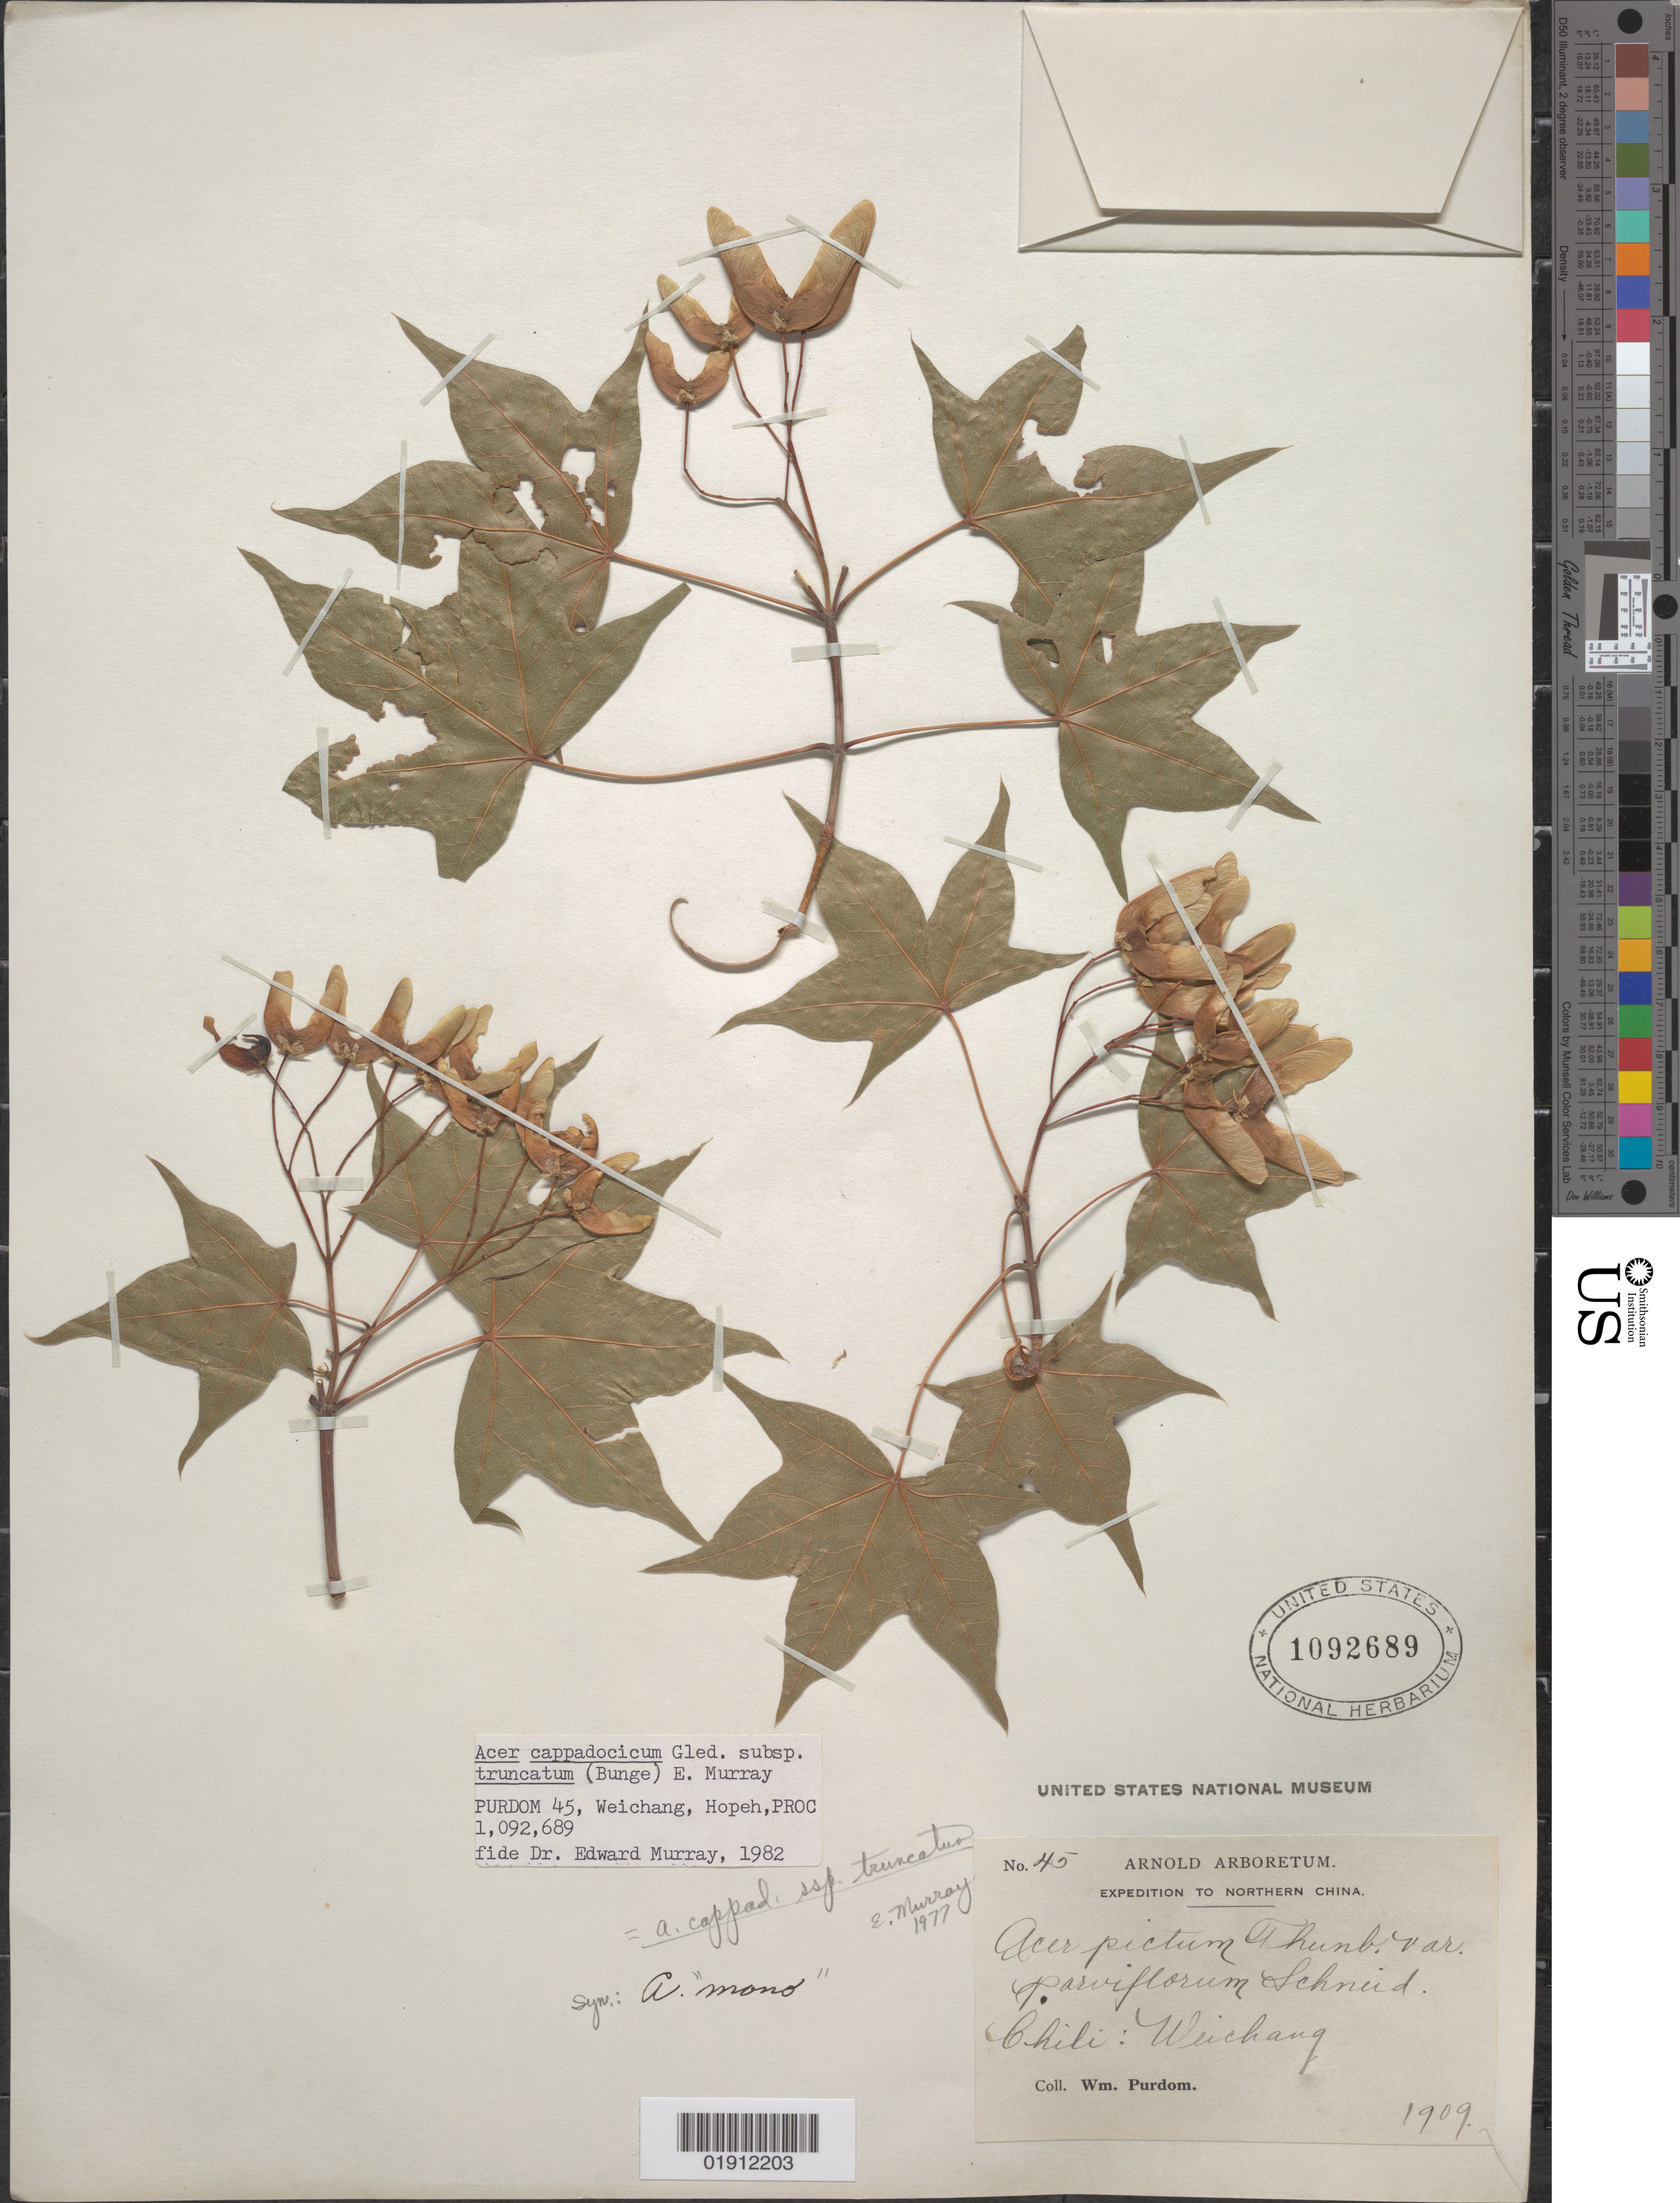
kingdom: Plantae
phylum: Tracheophyta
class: Magnoliopsida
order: Sapindales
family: Sapindaceae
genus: Acer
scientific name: Acer cappadocicum subsp. truncatum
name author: (Bunge) A.E. Murray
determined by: Murray, Edward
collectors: W. Purdom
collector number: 45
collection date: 1909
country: China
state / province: Hebei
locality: Chili [Hebei], Weichang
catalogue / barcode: US 1092689